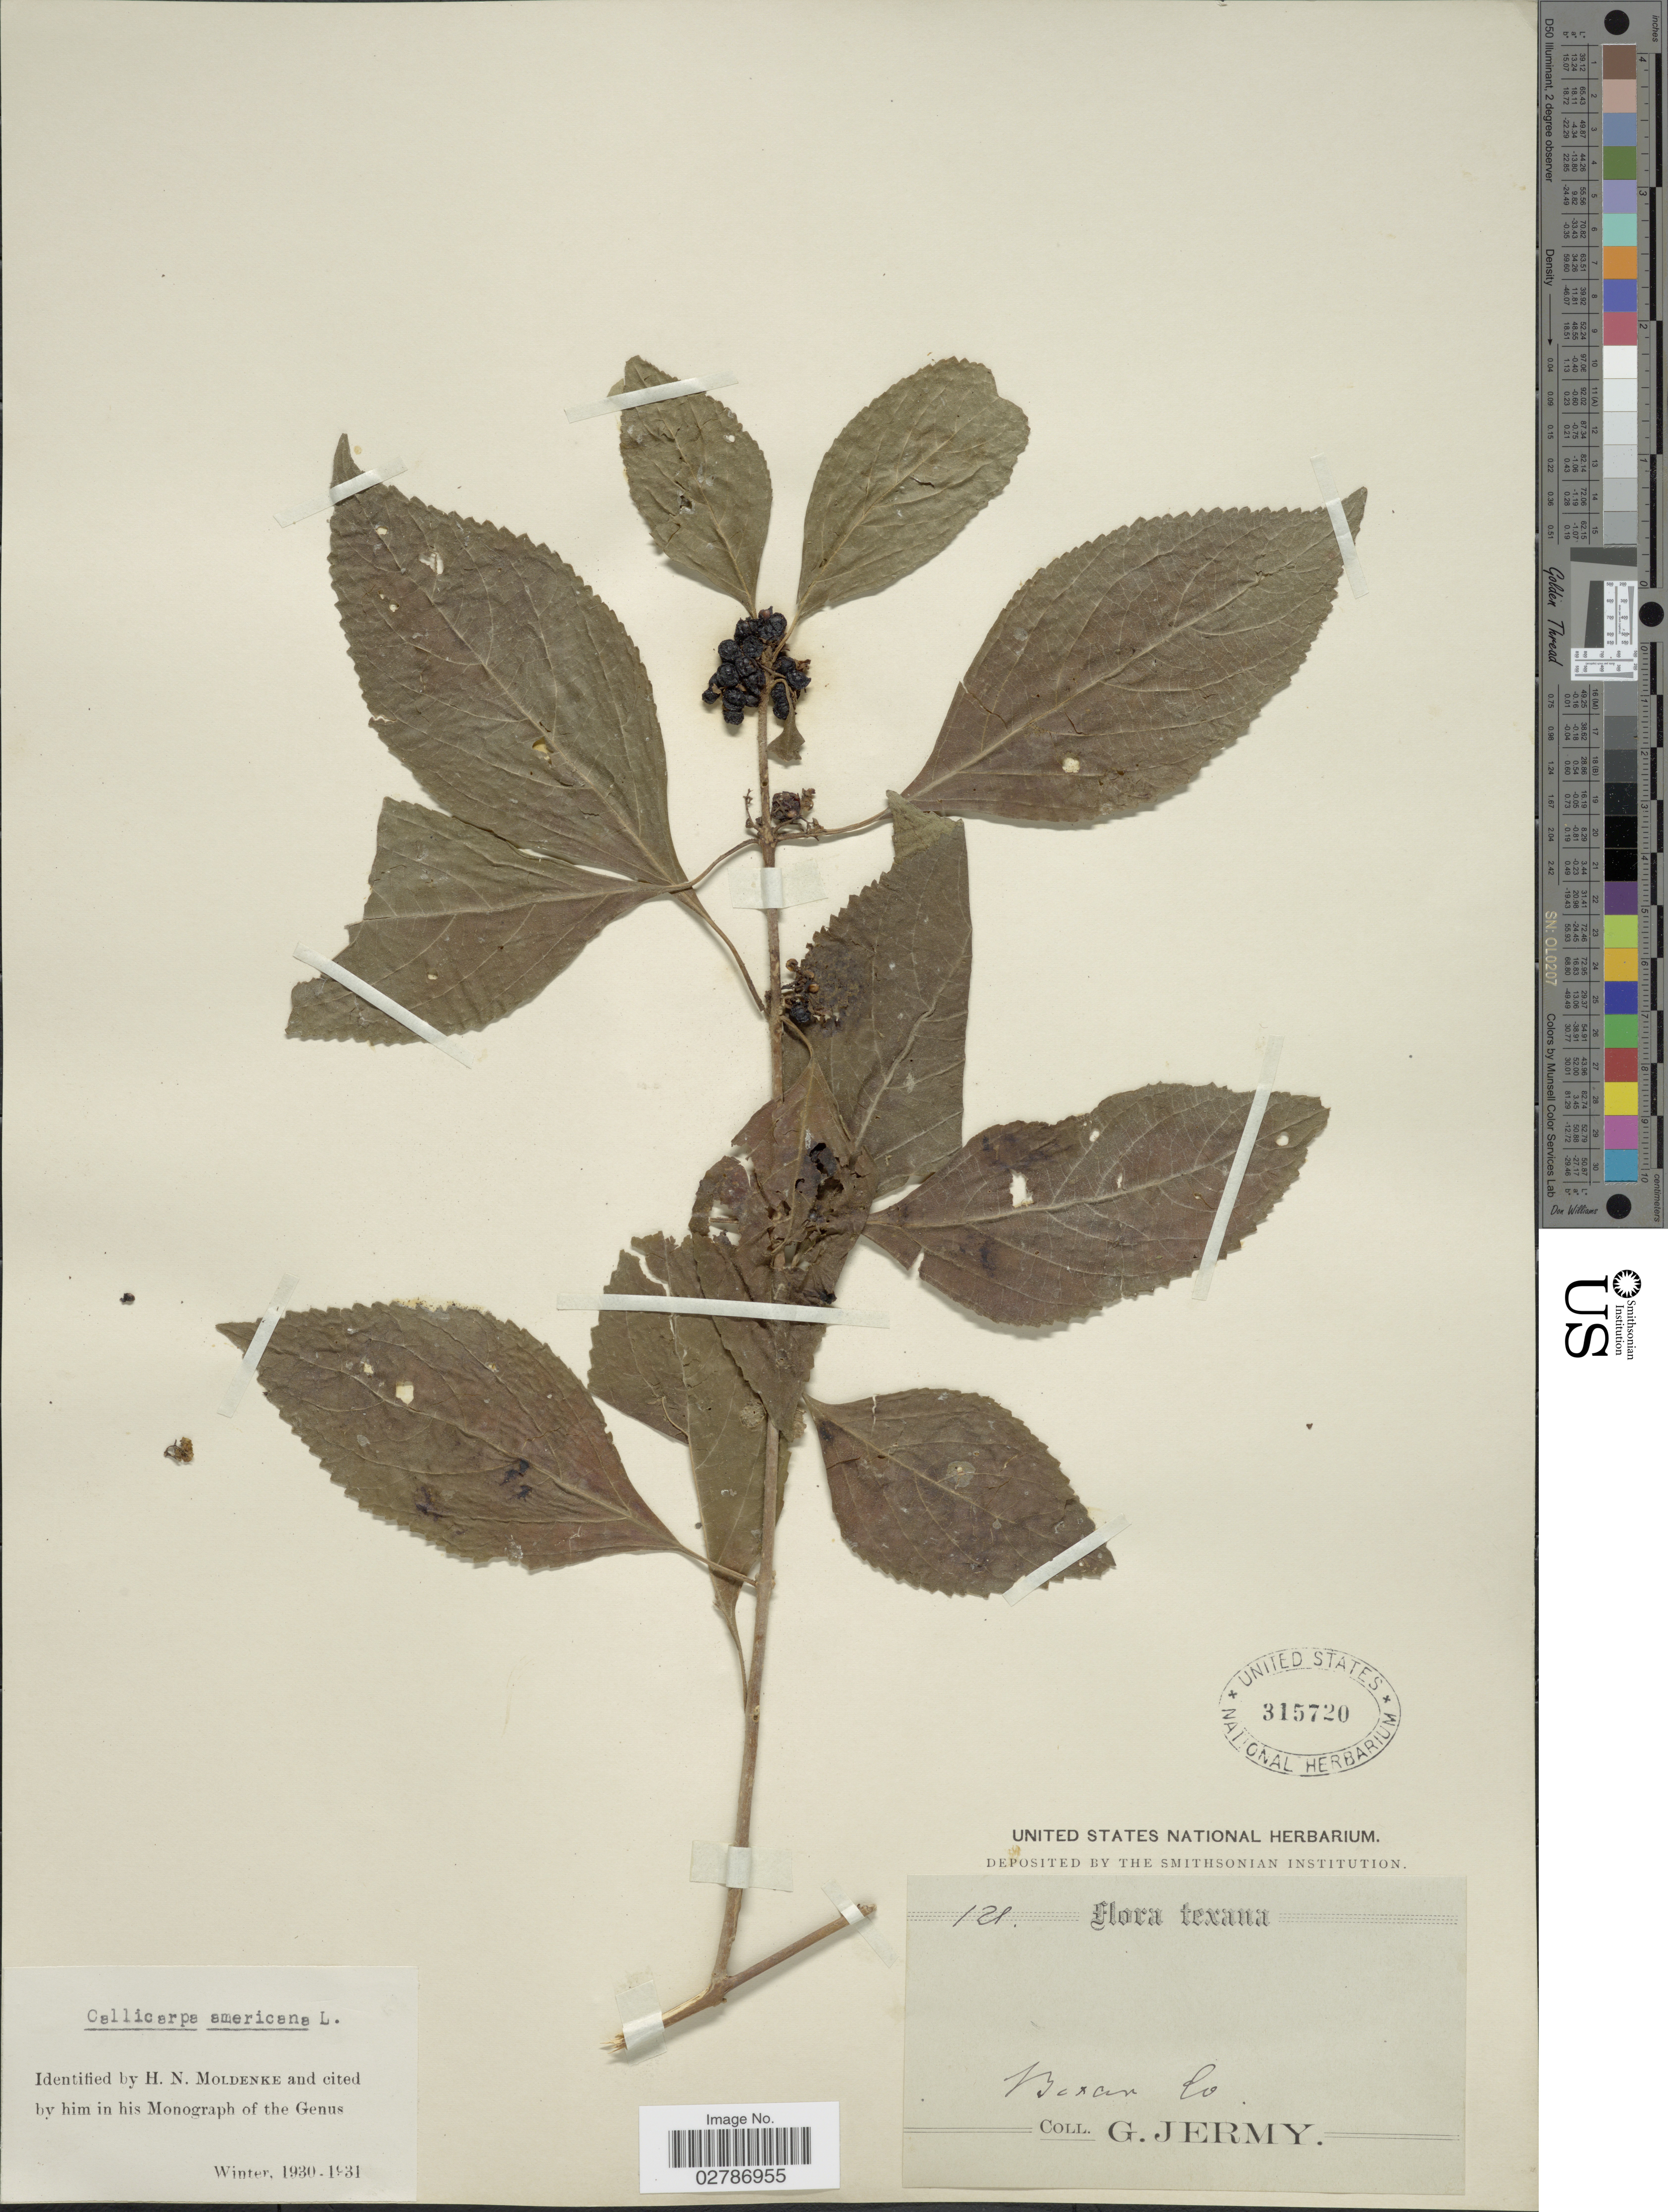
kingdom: Plantae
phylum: Tracheophyta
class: Magnoliopsida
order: Lamiales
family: Lamiaceae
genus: Callicarpa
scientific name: Callicarpa americana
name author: L.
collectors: G. Jermy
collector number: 128*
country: United States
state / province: Texas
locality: Bexar Co.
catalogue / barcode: US 315720